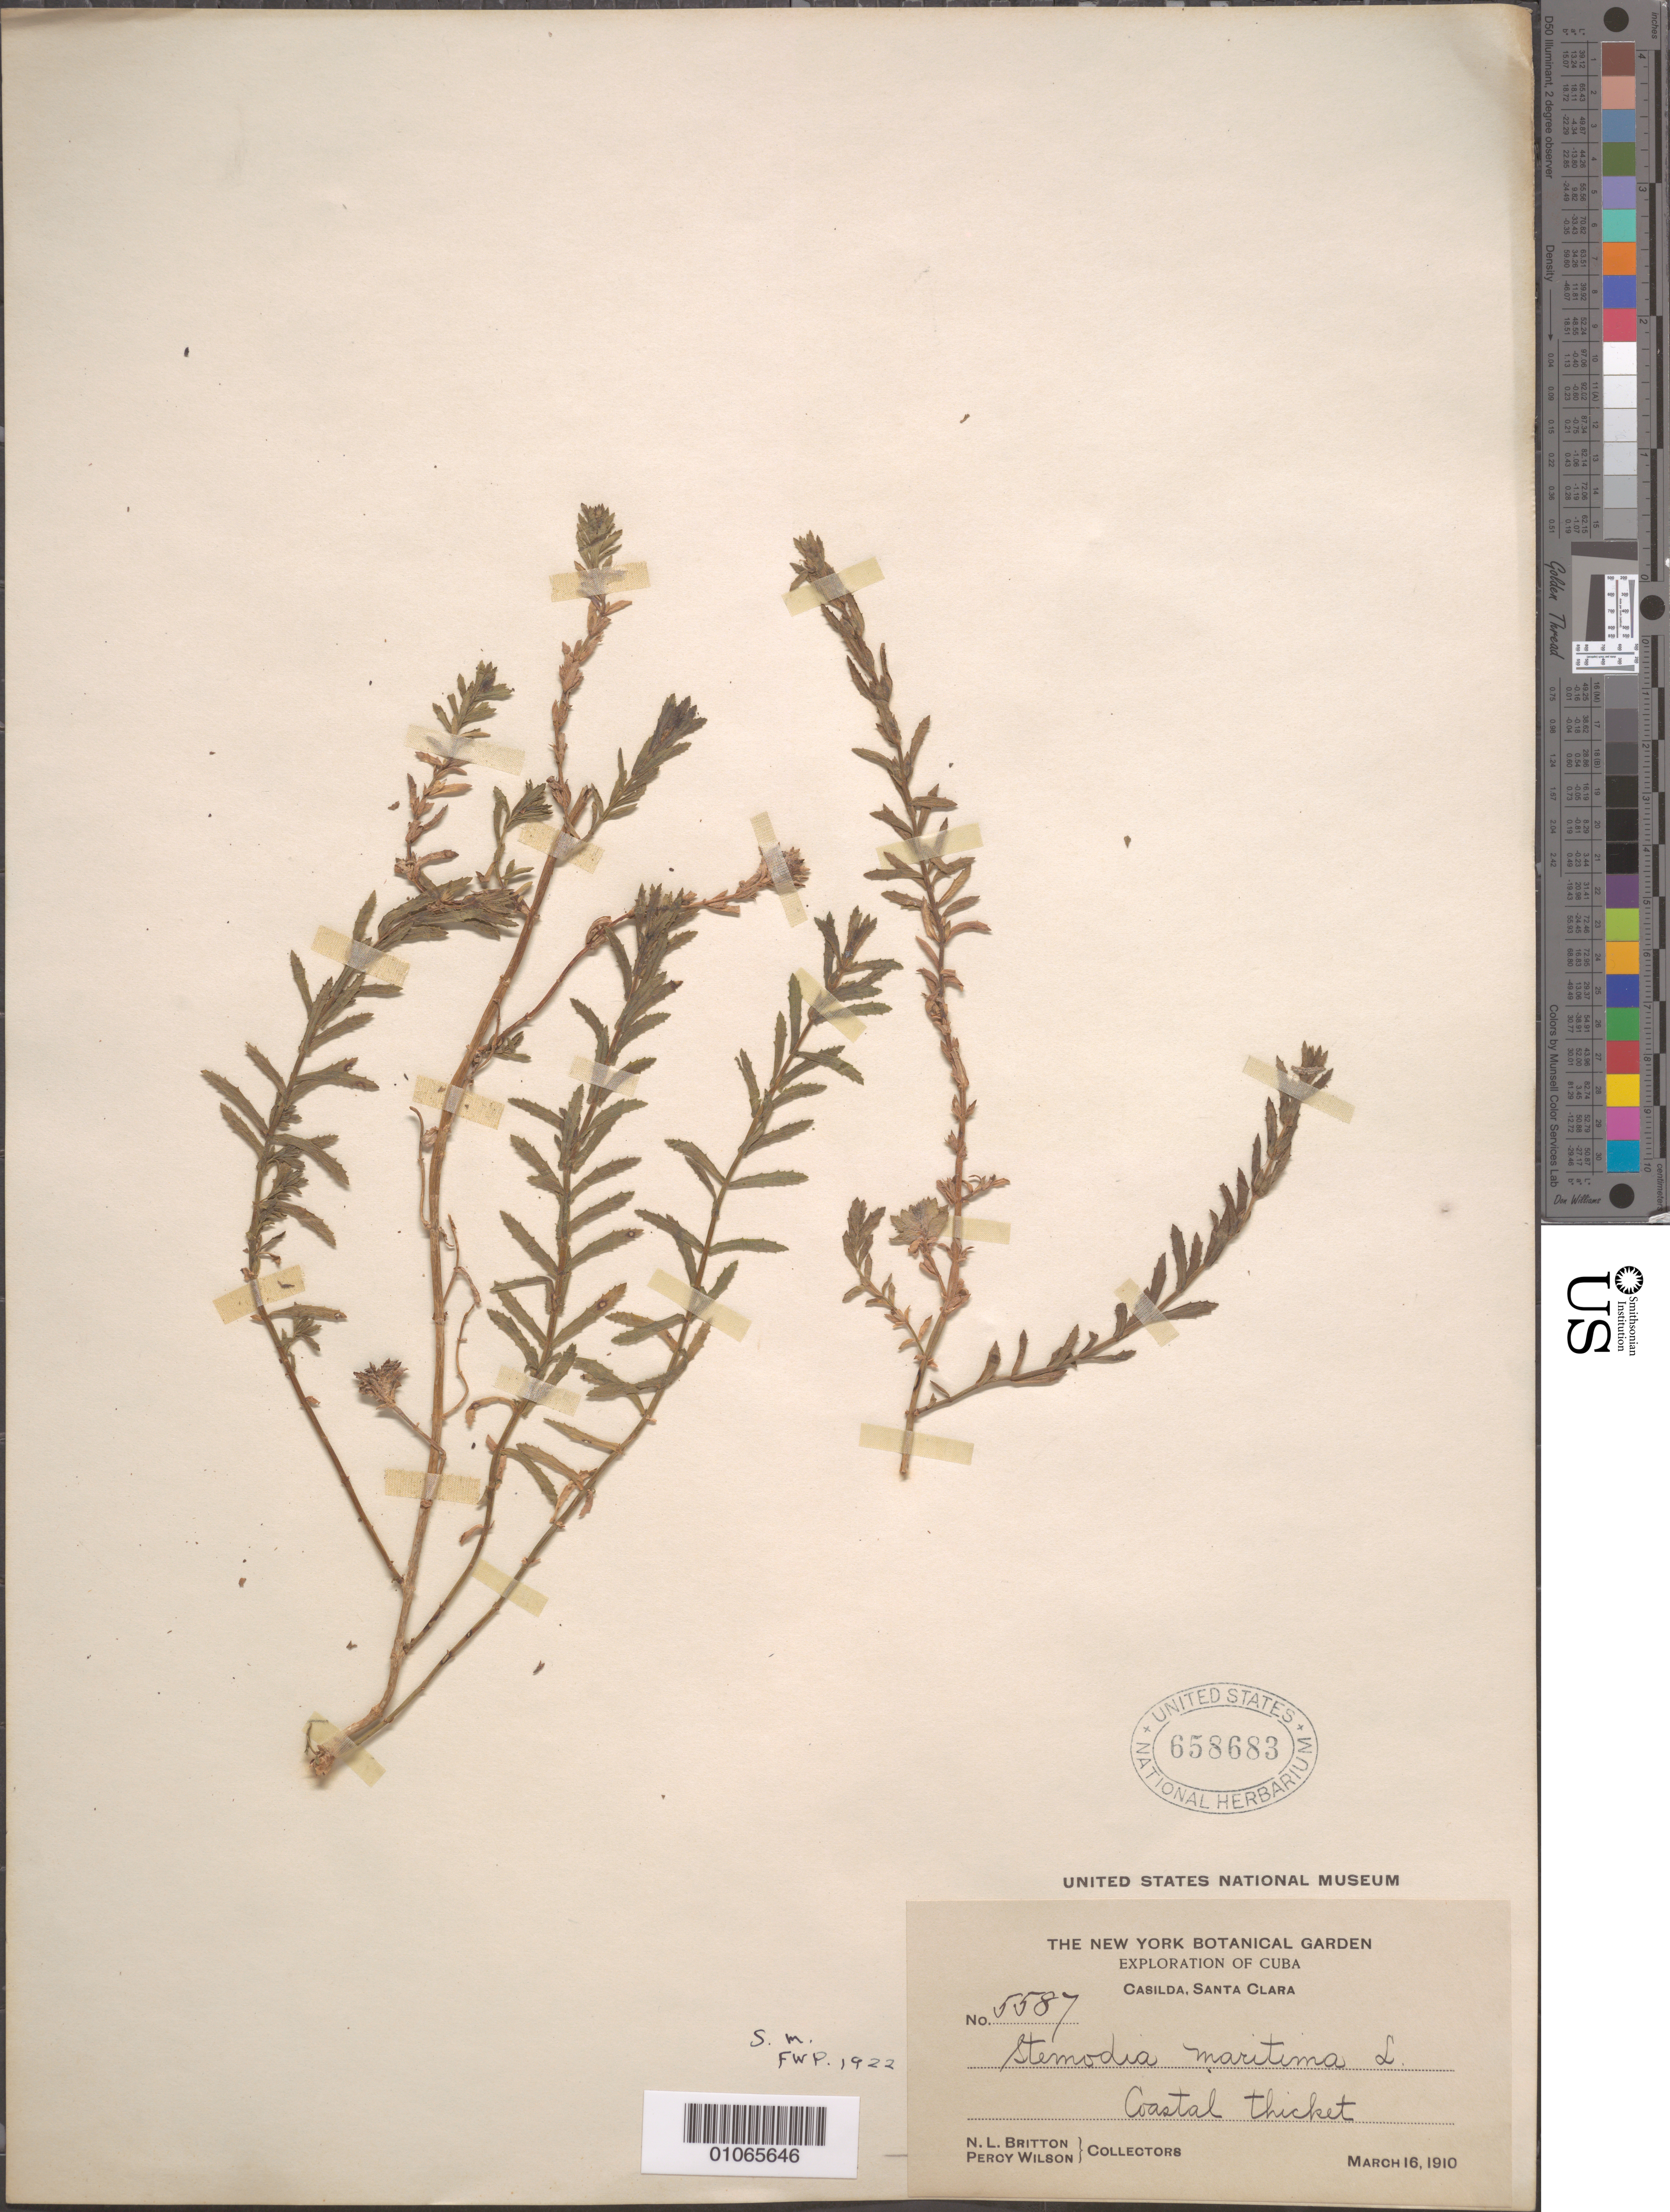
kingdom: Plantae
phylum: Tracheophyta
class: Magnoliopsida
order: Lamiales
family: Plantaginaceae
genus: Stemodia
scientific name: Stemodia maritima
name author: L.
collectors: N. Britton & P. Wilson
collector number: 5587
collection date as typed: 16 Mar 1910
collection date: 1910-03-16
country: Cuba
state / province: Villa Clara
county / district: Santa Clara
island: Cuba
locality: Cabilda Coastal thicket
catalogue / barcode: US 658683